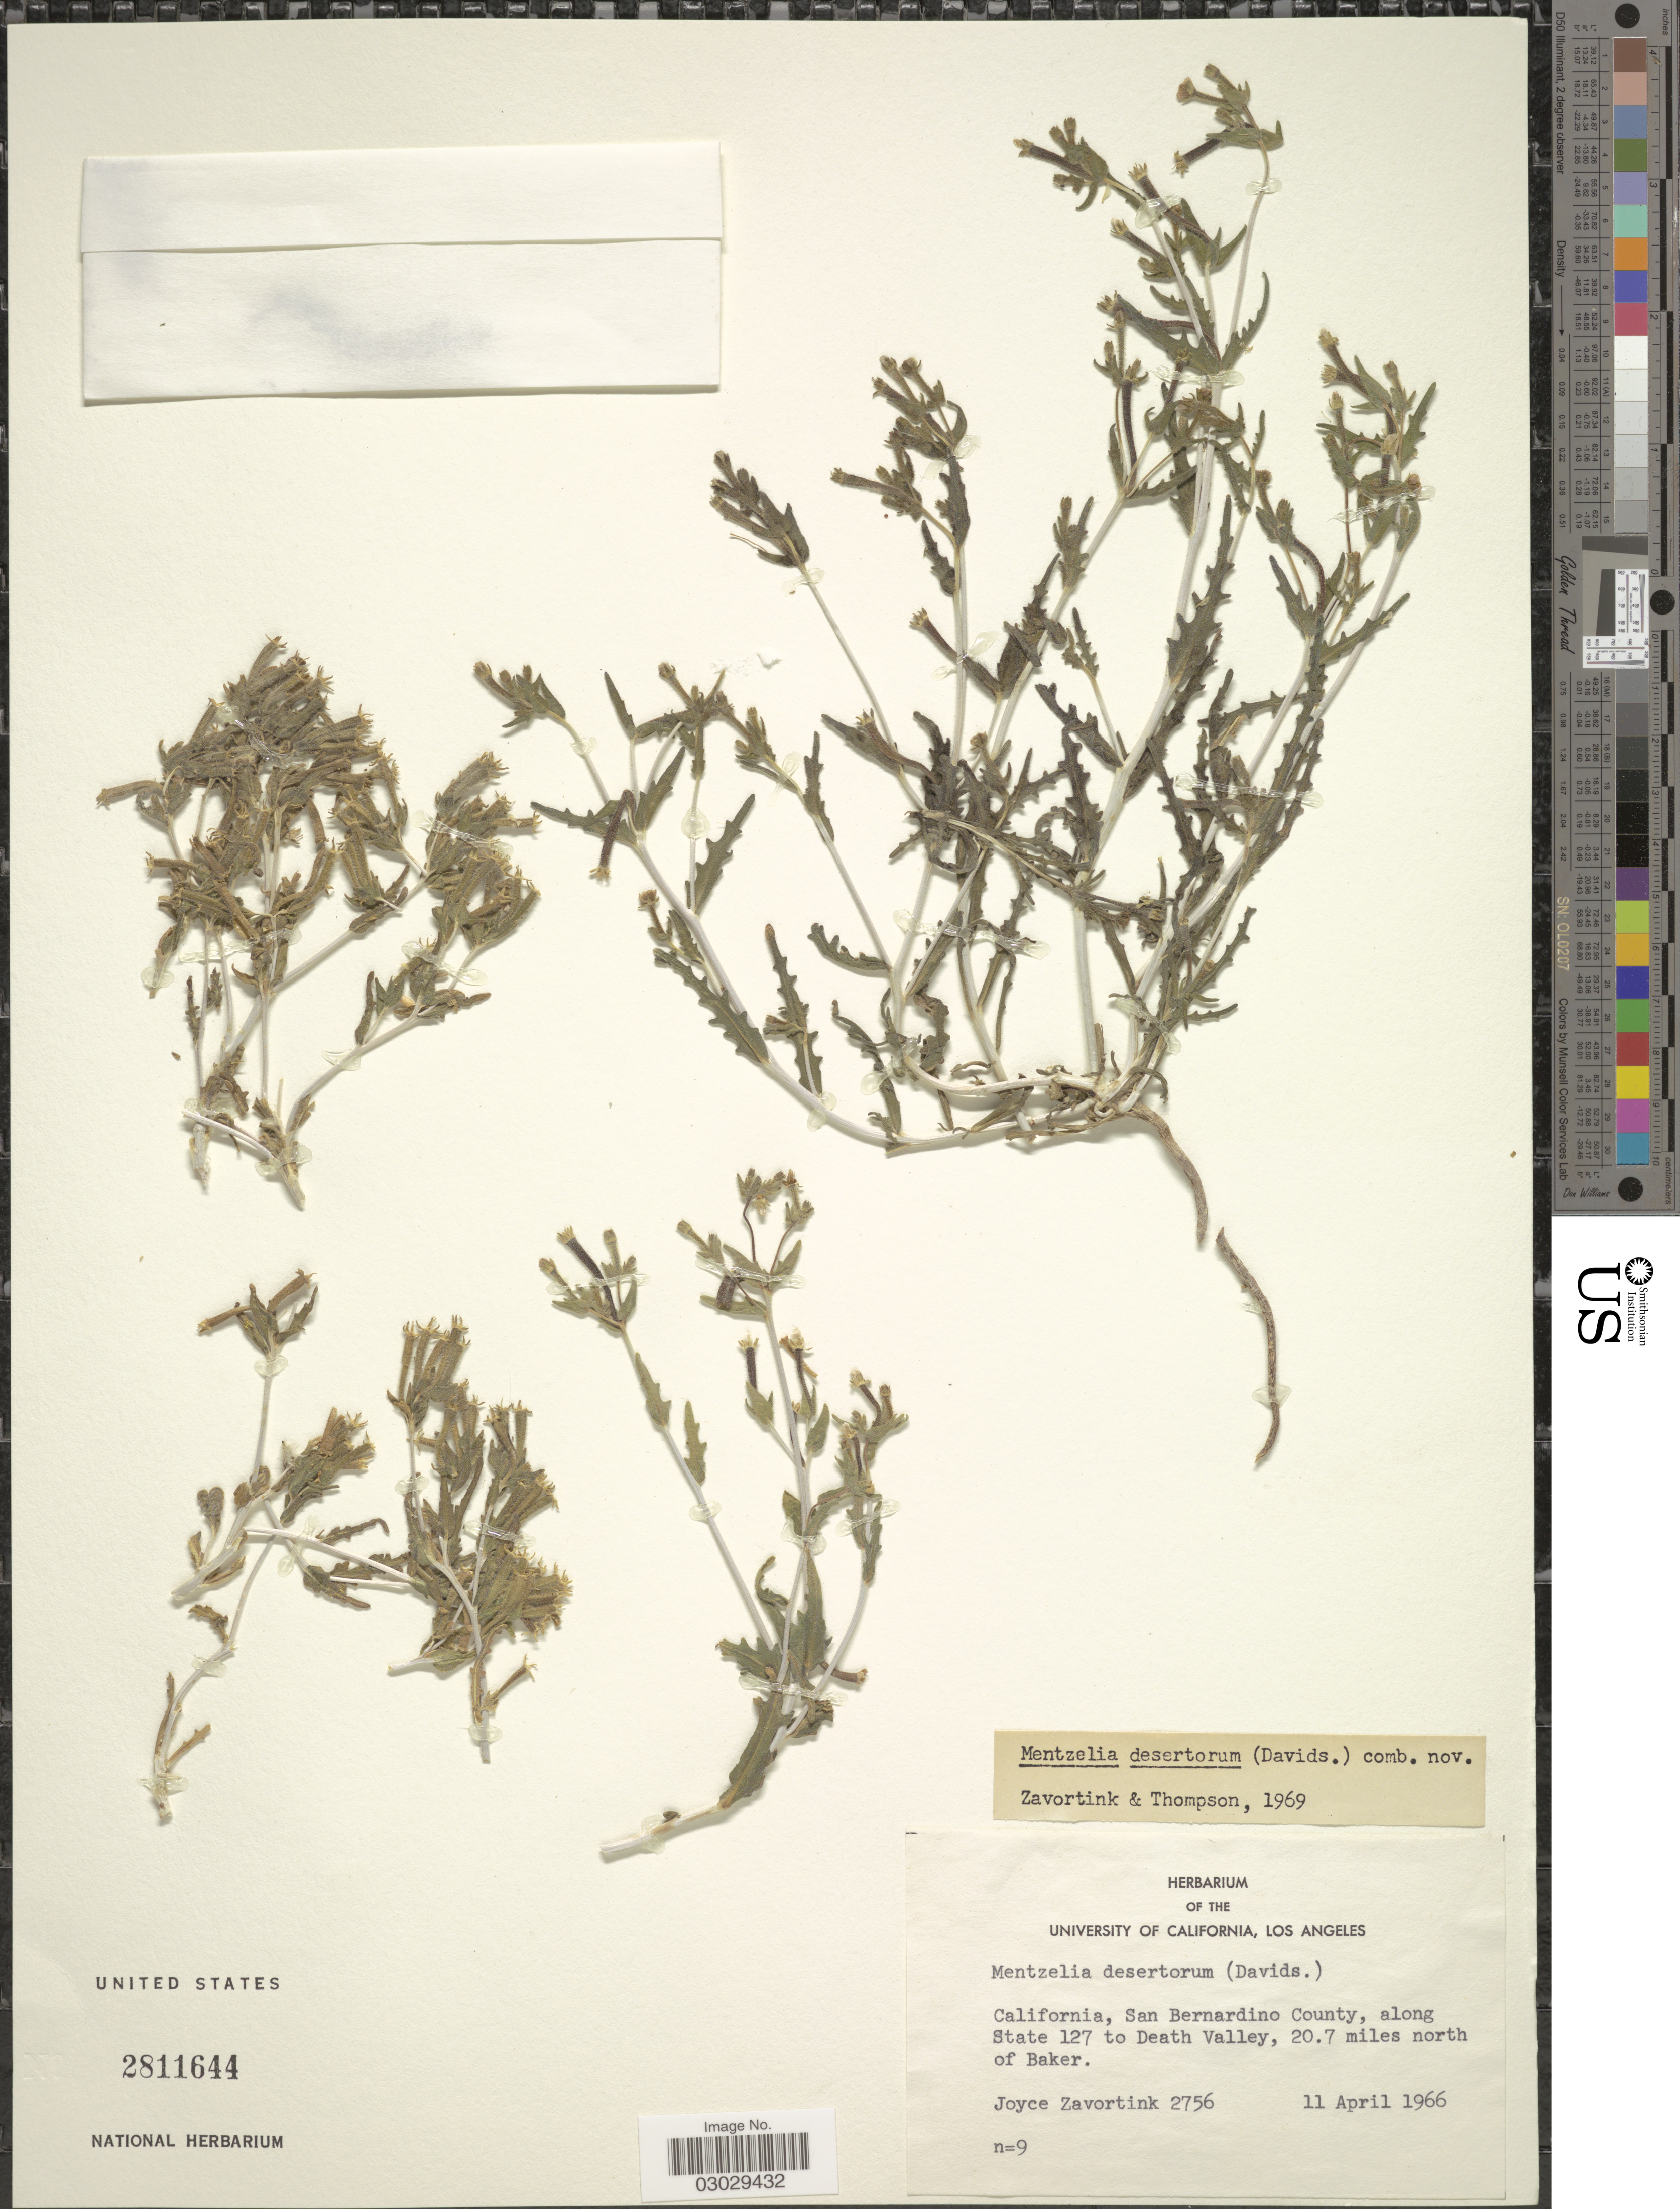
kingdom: Plantae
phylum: Tracheophyta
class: Magnoliopsida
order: Cornales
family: Loasaceae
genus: Mentzelia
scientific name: Mentzelia desertorum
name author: (Davidson) H.J. Thomps. & J.F. Macbr.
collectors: J. Zavortink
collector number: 2756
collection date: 1966-04-11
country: United States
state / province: California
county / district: San Bernardino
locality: San Bernardino County, along State 127 to Death Valley, 20.7 miles north of Baker.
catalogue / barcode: US 2811644